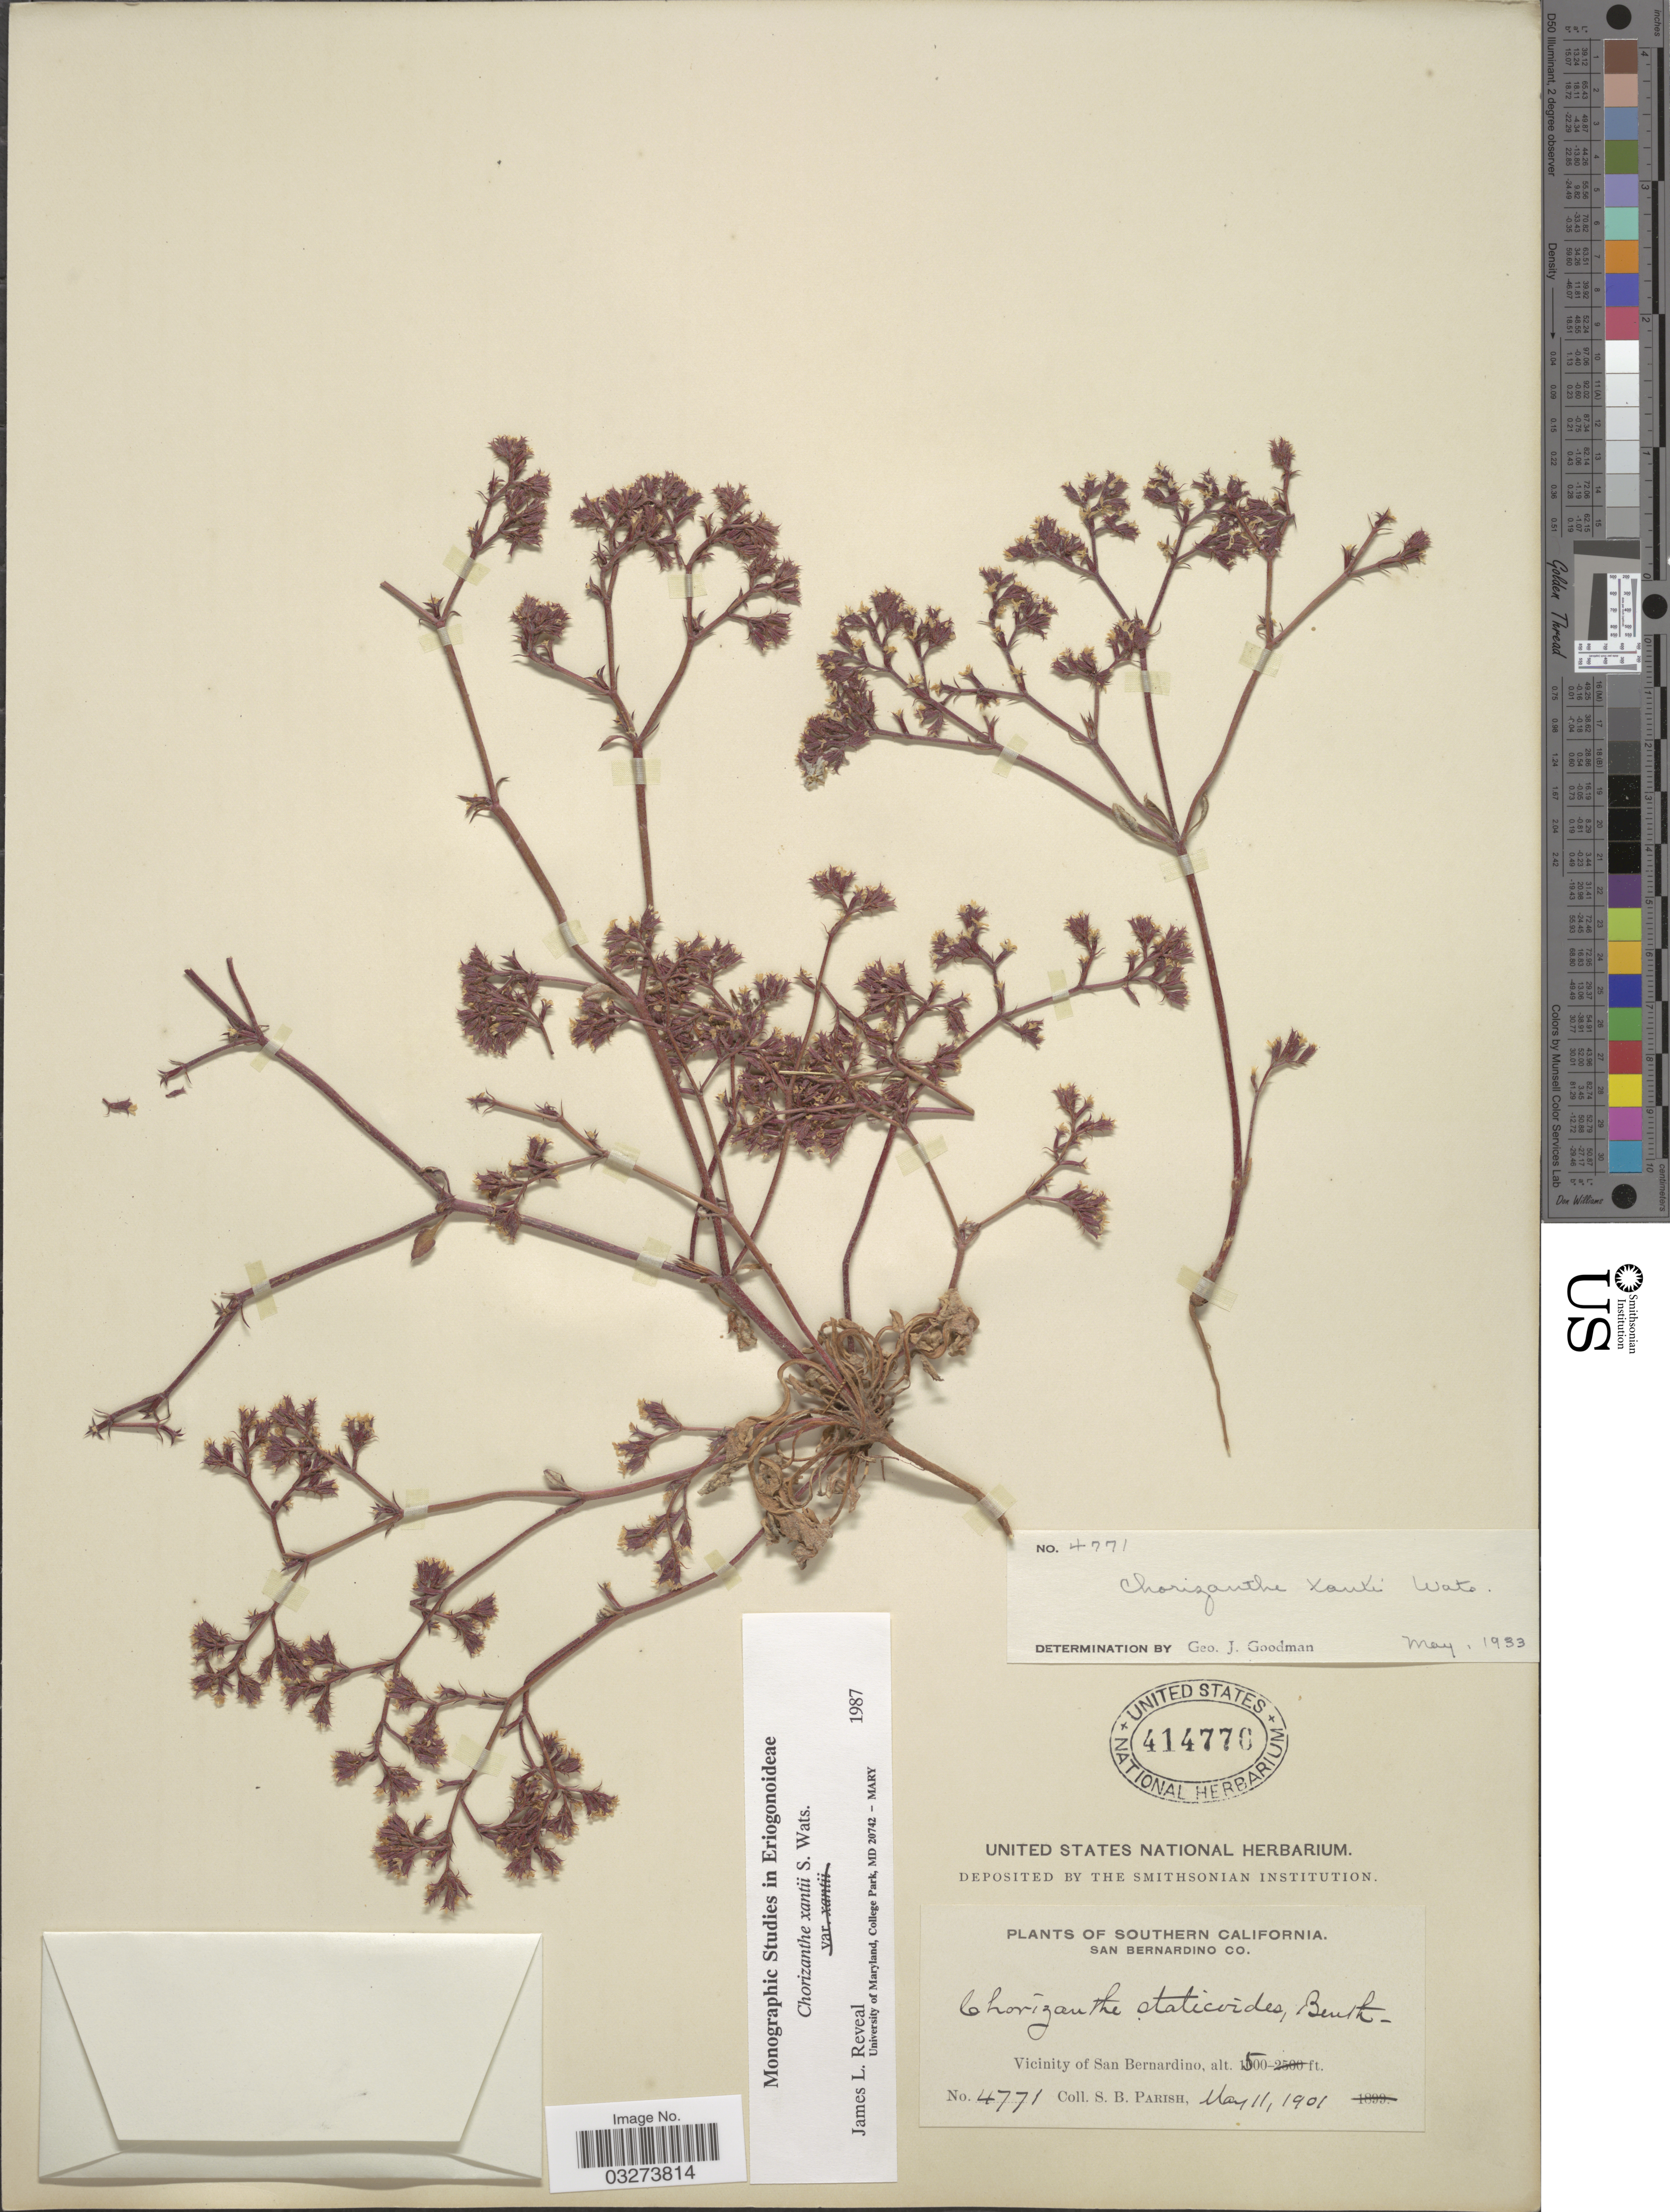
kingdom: Plantae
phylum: Tracheophyta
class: Magnoliopsida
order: Caryophyllales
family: Polygonaceae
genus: Chorizanthe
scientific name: Chorizanthe xanti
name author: S. Watson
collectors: S. B. Parish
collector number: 4771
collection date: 1901-05-11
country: United States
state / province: California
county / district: San Bernardino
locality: Southern California. San Bernardino Co. Vicinity of San Bernardino.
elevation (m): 457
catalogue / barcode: US 414770